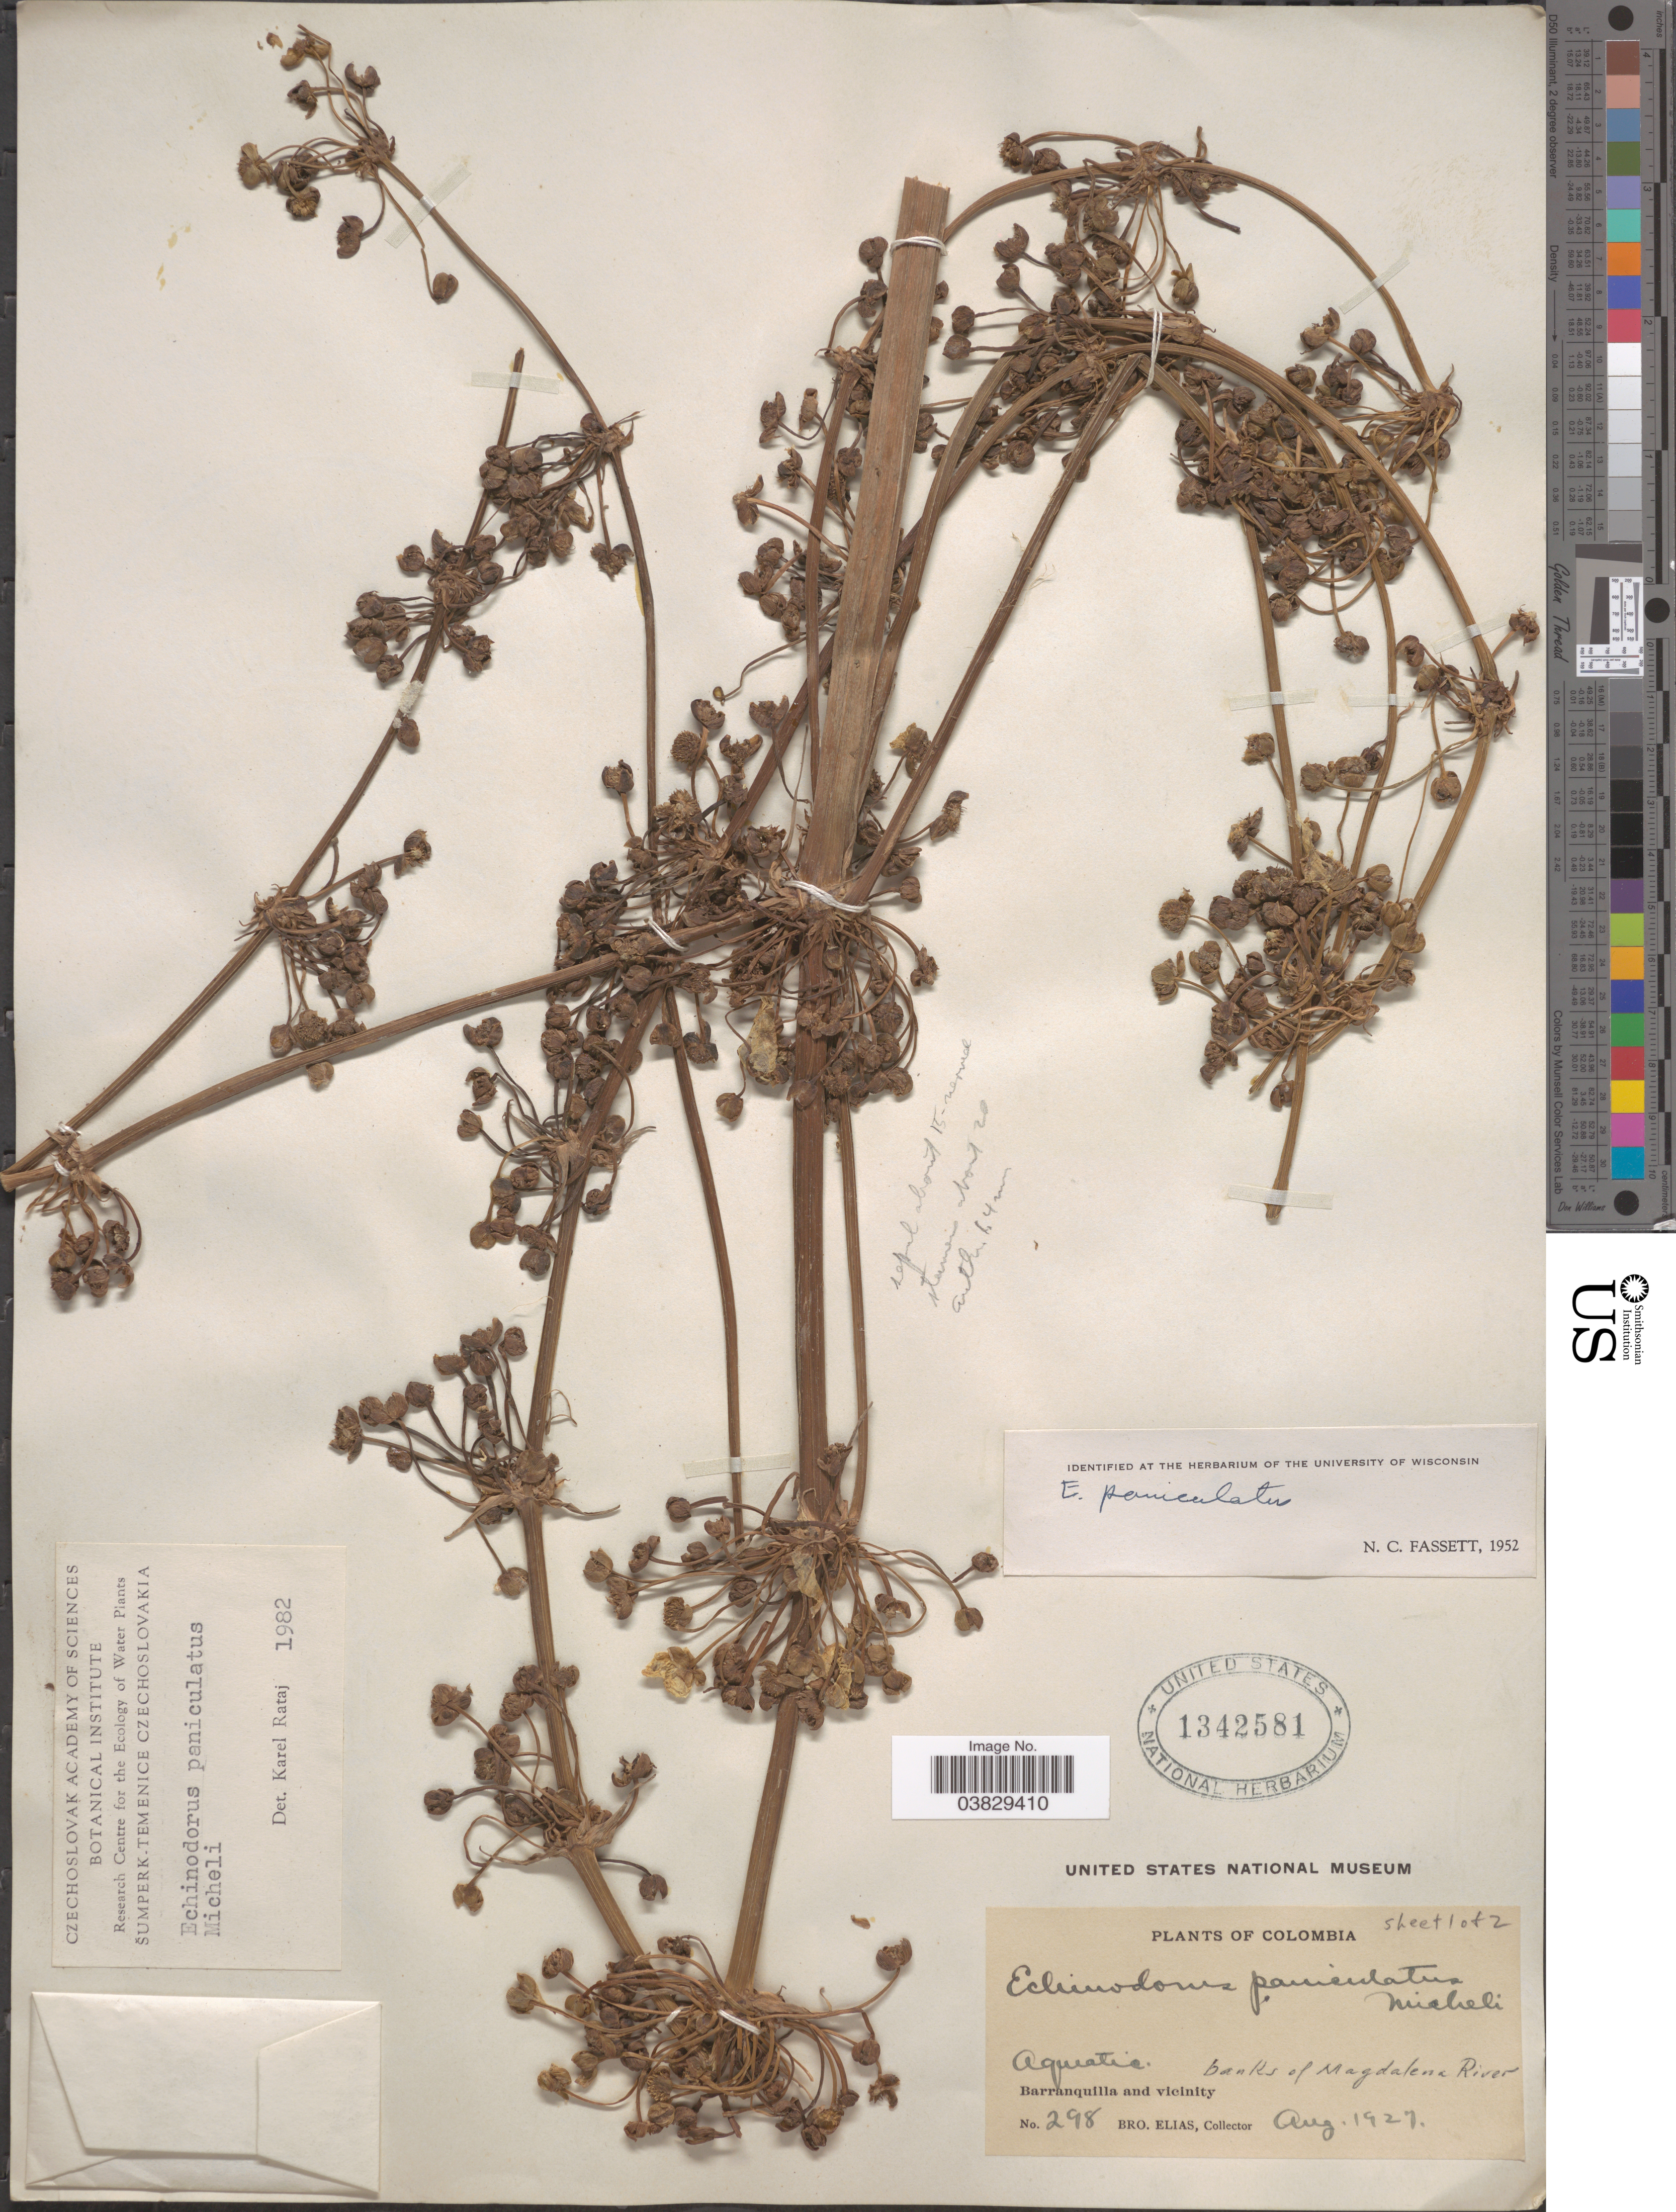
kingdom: Plantae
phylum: Tracheophyta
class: Liliopsida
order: Alismatales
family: Alismataceae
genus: Echinodorus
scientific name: Echinodorus paniculatus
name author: Micheli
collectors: Bro. Elias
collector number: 298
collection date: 1927-08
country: Colombia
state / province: Magdalena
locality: Aquatia. Banks of Magdalena River. Barranquilla and vicinity.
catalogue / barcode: US 1342581